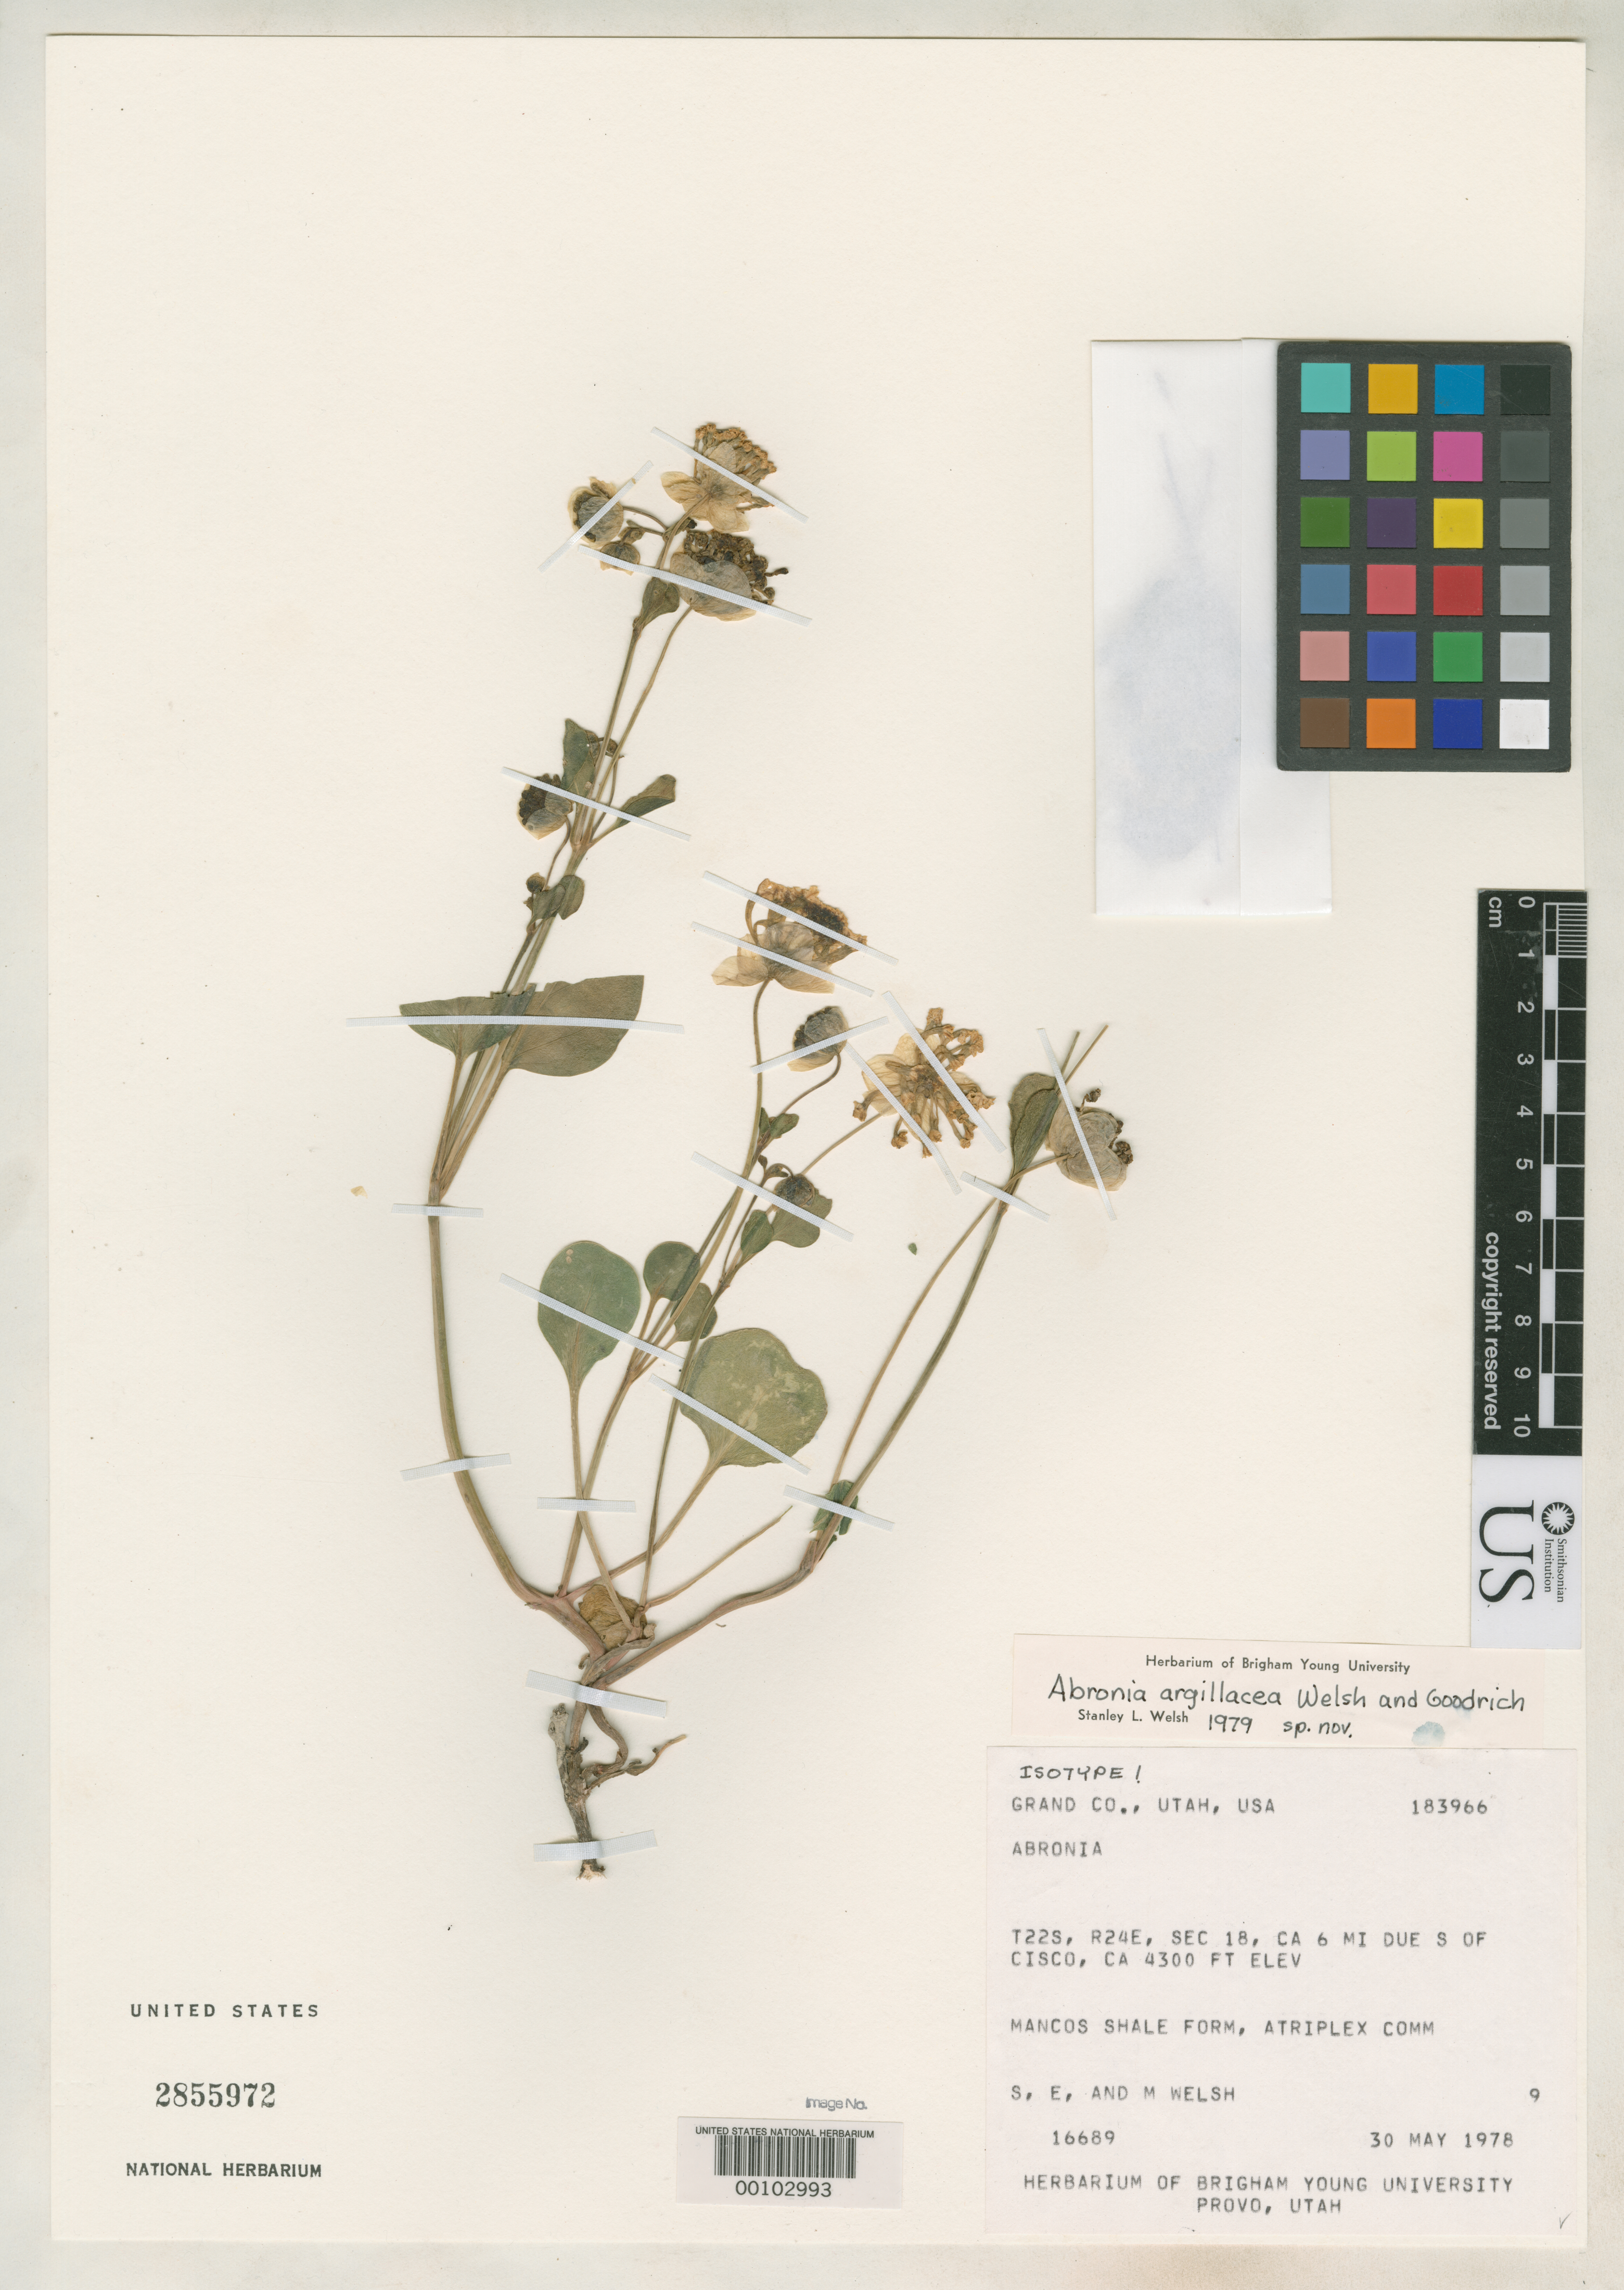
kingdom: Plantae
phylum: Tracheophyta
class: Magnoliopsida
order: Caryophyllales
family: Nyctaginaceae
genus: Abronia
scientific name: Abronia argillacea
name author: S.L. Welsh & Goodrich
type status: Isotype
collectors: S. Welsh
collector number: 16689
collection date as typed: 30 May 1978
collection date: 1978-05-30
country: United States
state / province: Utah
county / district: Grand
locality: Ca. 6 mi due S of Cisco; alt 4300 ft.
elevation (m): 1311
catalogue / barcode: US 2855972